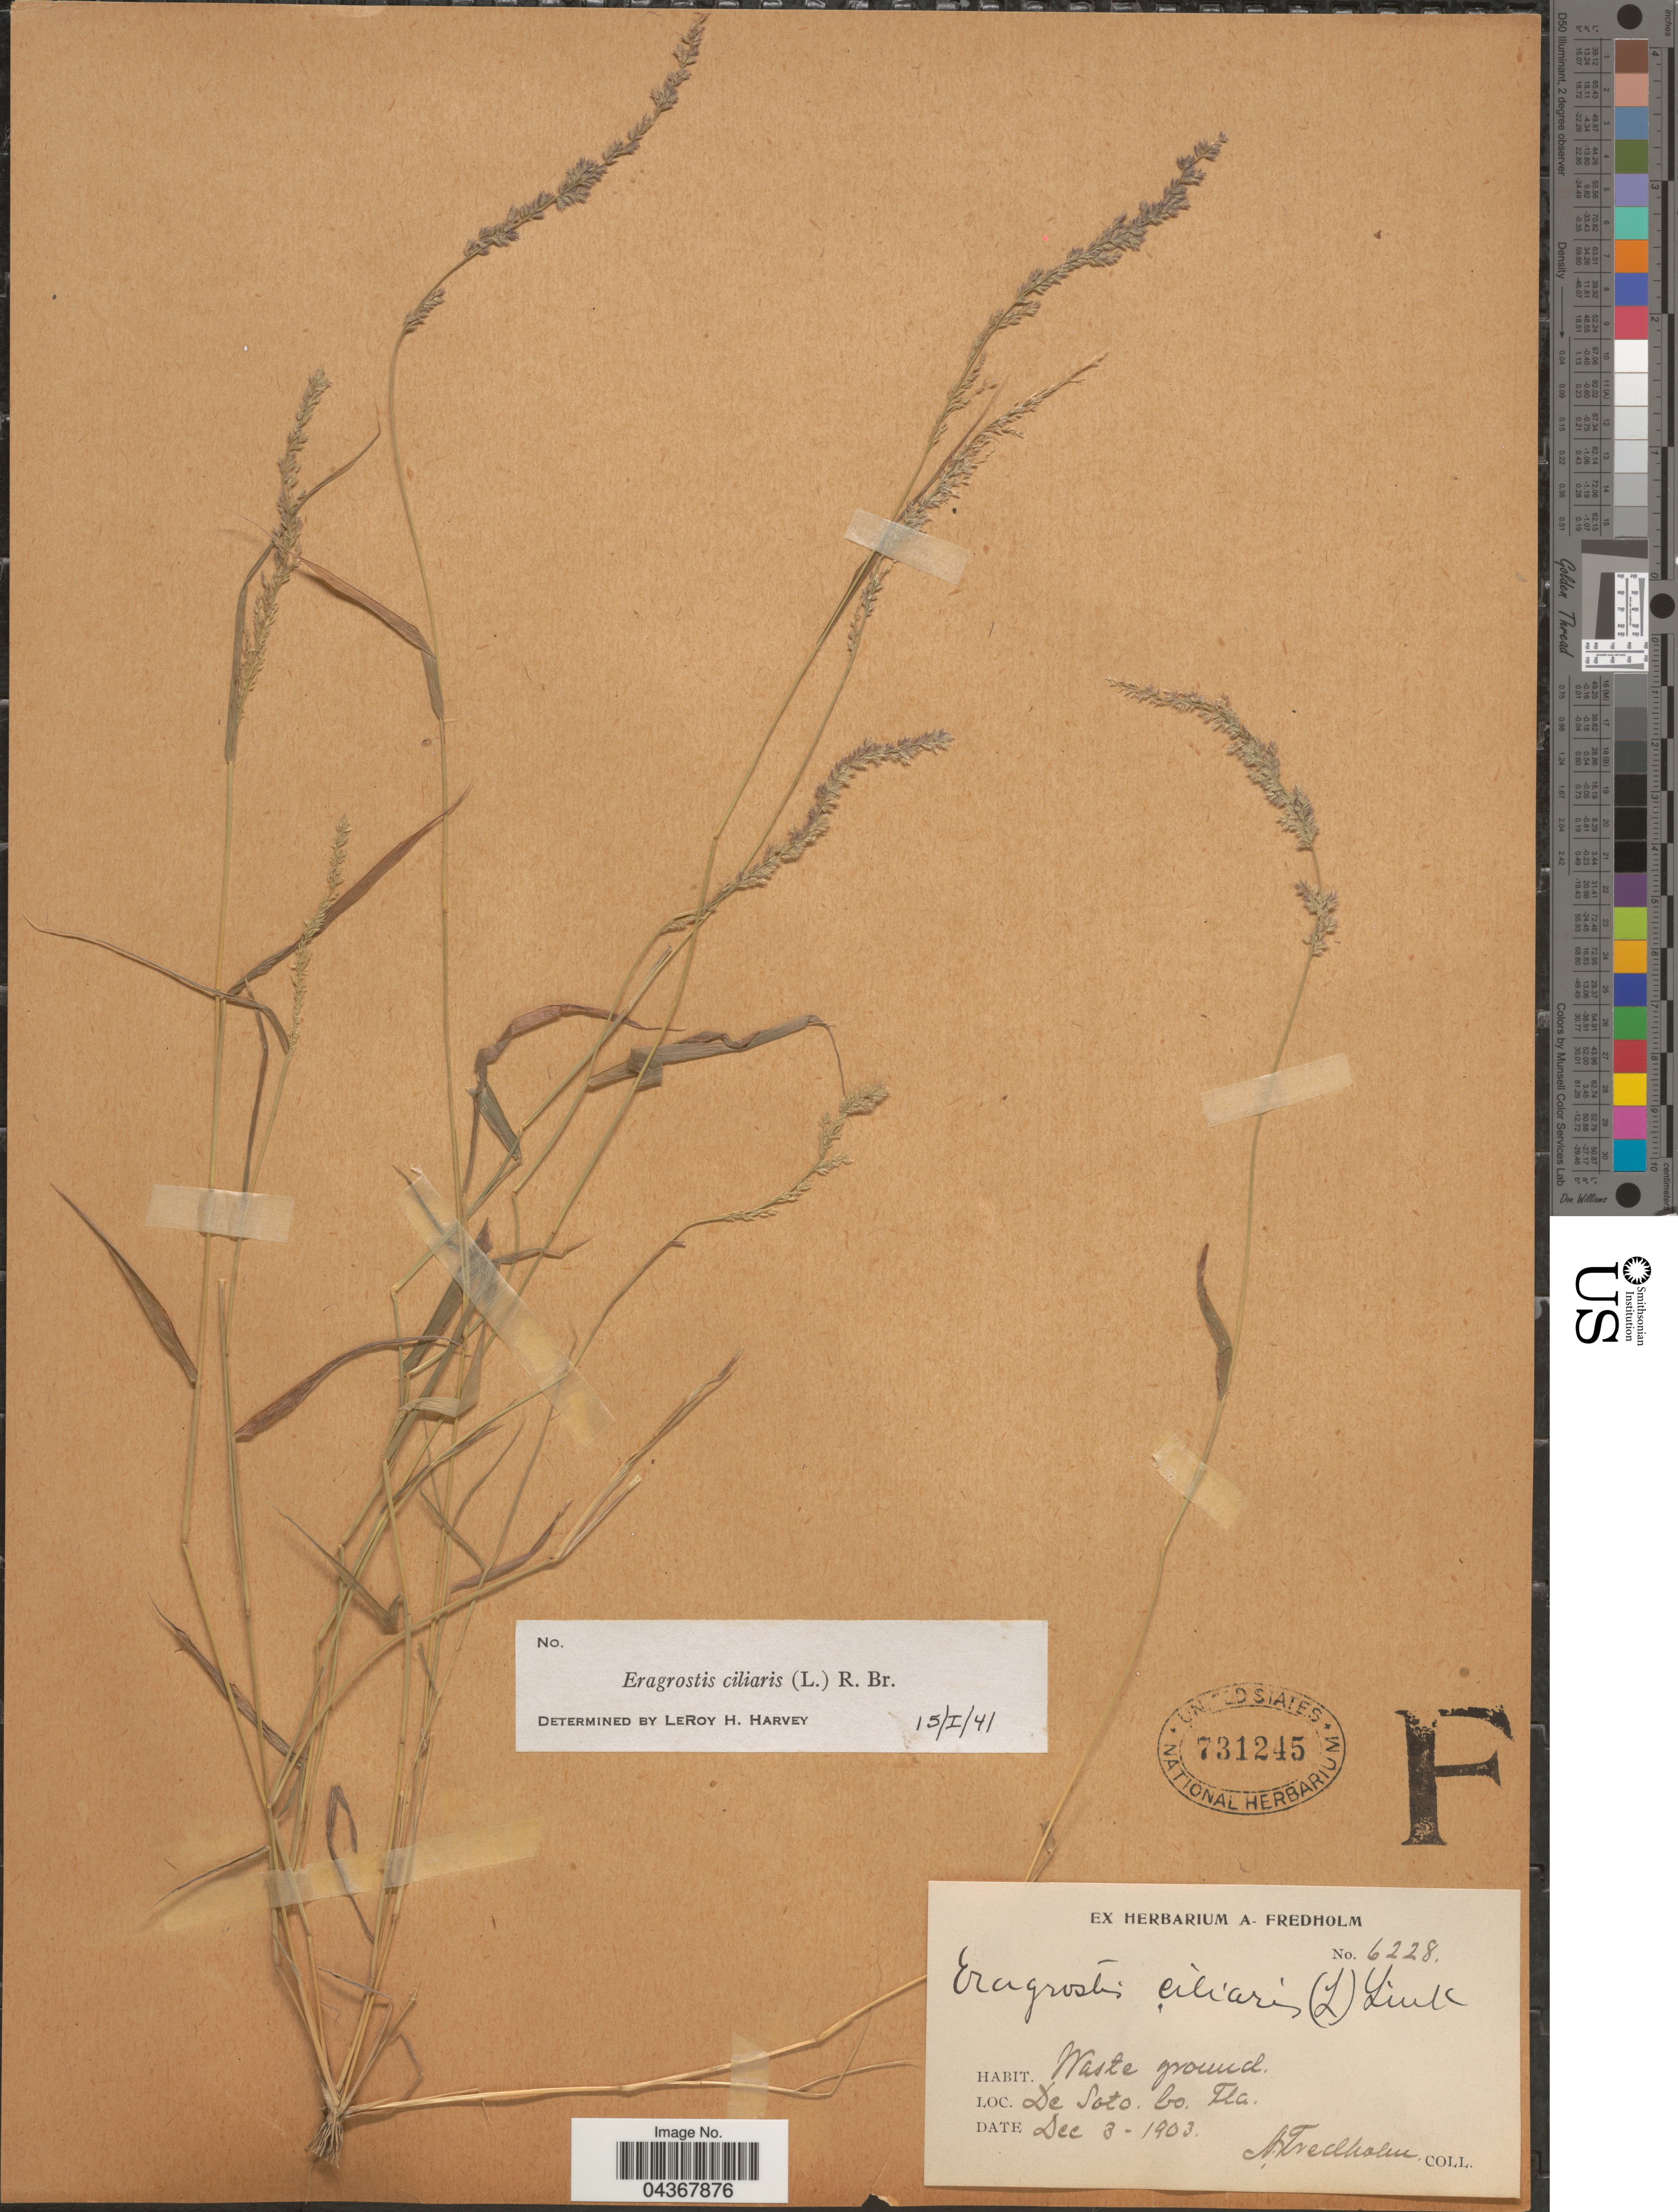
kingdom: Plantae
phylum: Tracheophyta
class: Liliopsida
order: Poales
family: Poaceae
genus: Eragrostis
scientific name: Eragrostis ciliaris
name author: (L.) R. Br.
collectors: A. Fredholm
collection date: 1903-12-03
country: United States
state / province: Florida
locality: De Soto Co.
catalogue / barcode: US 731245